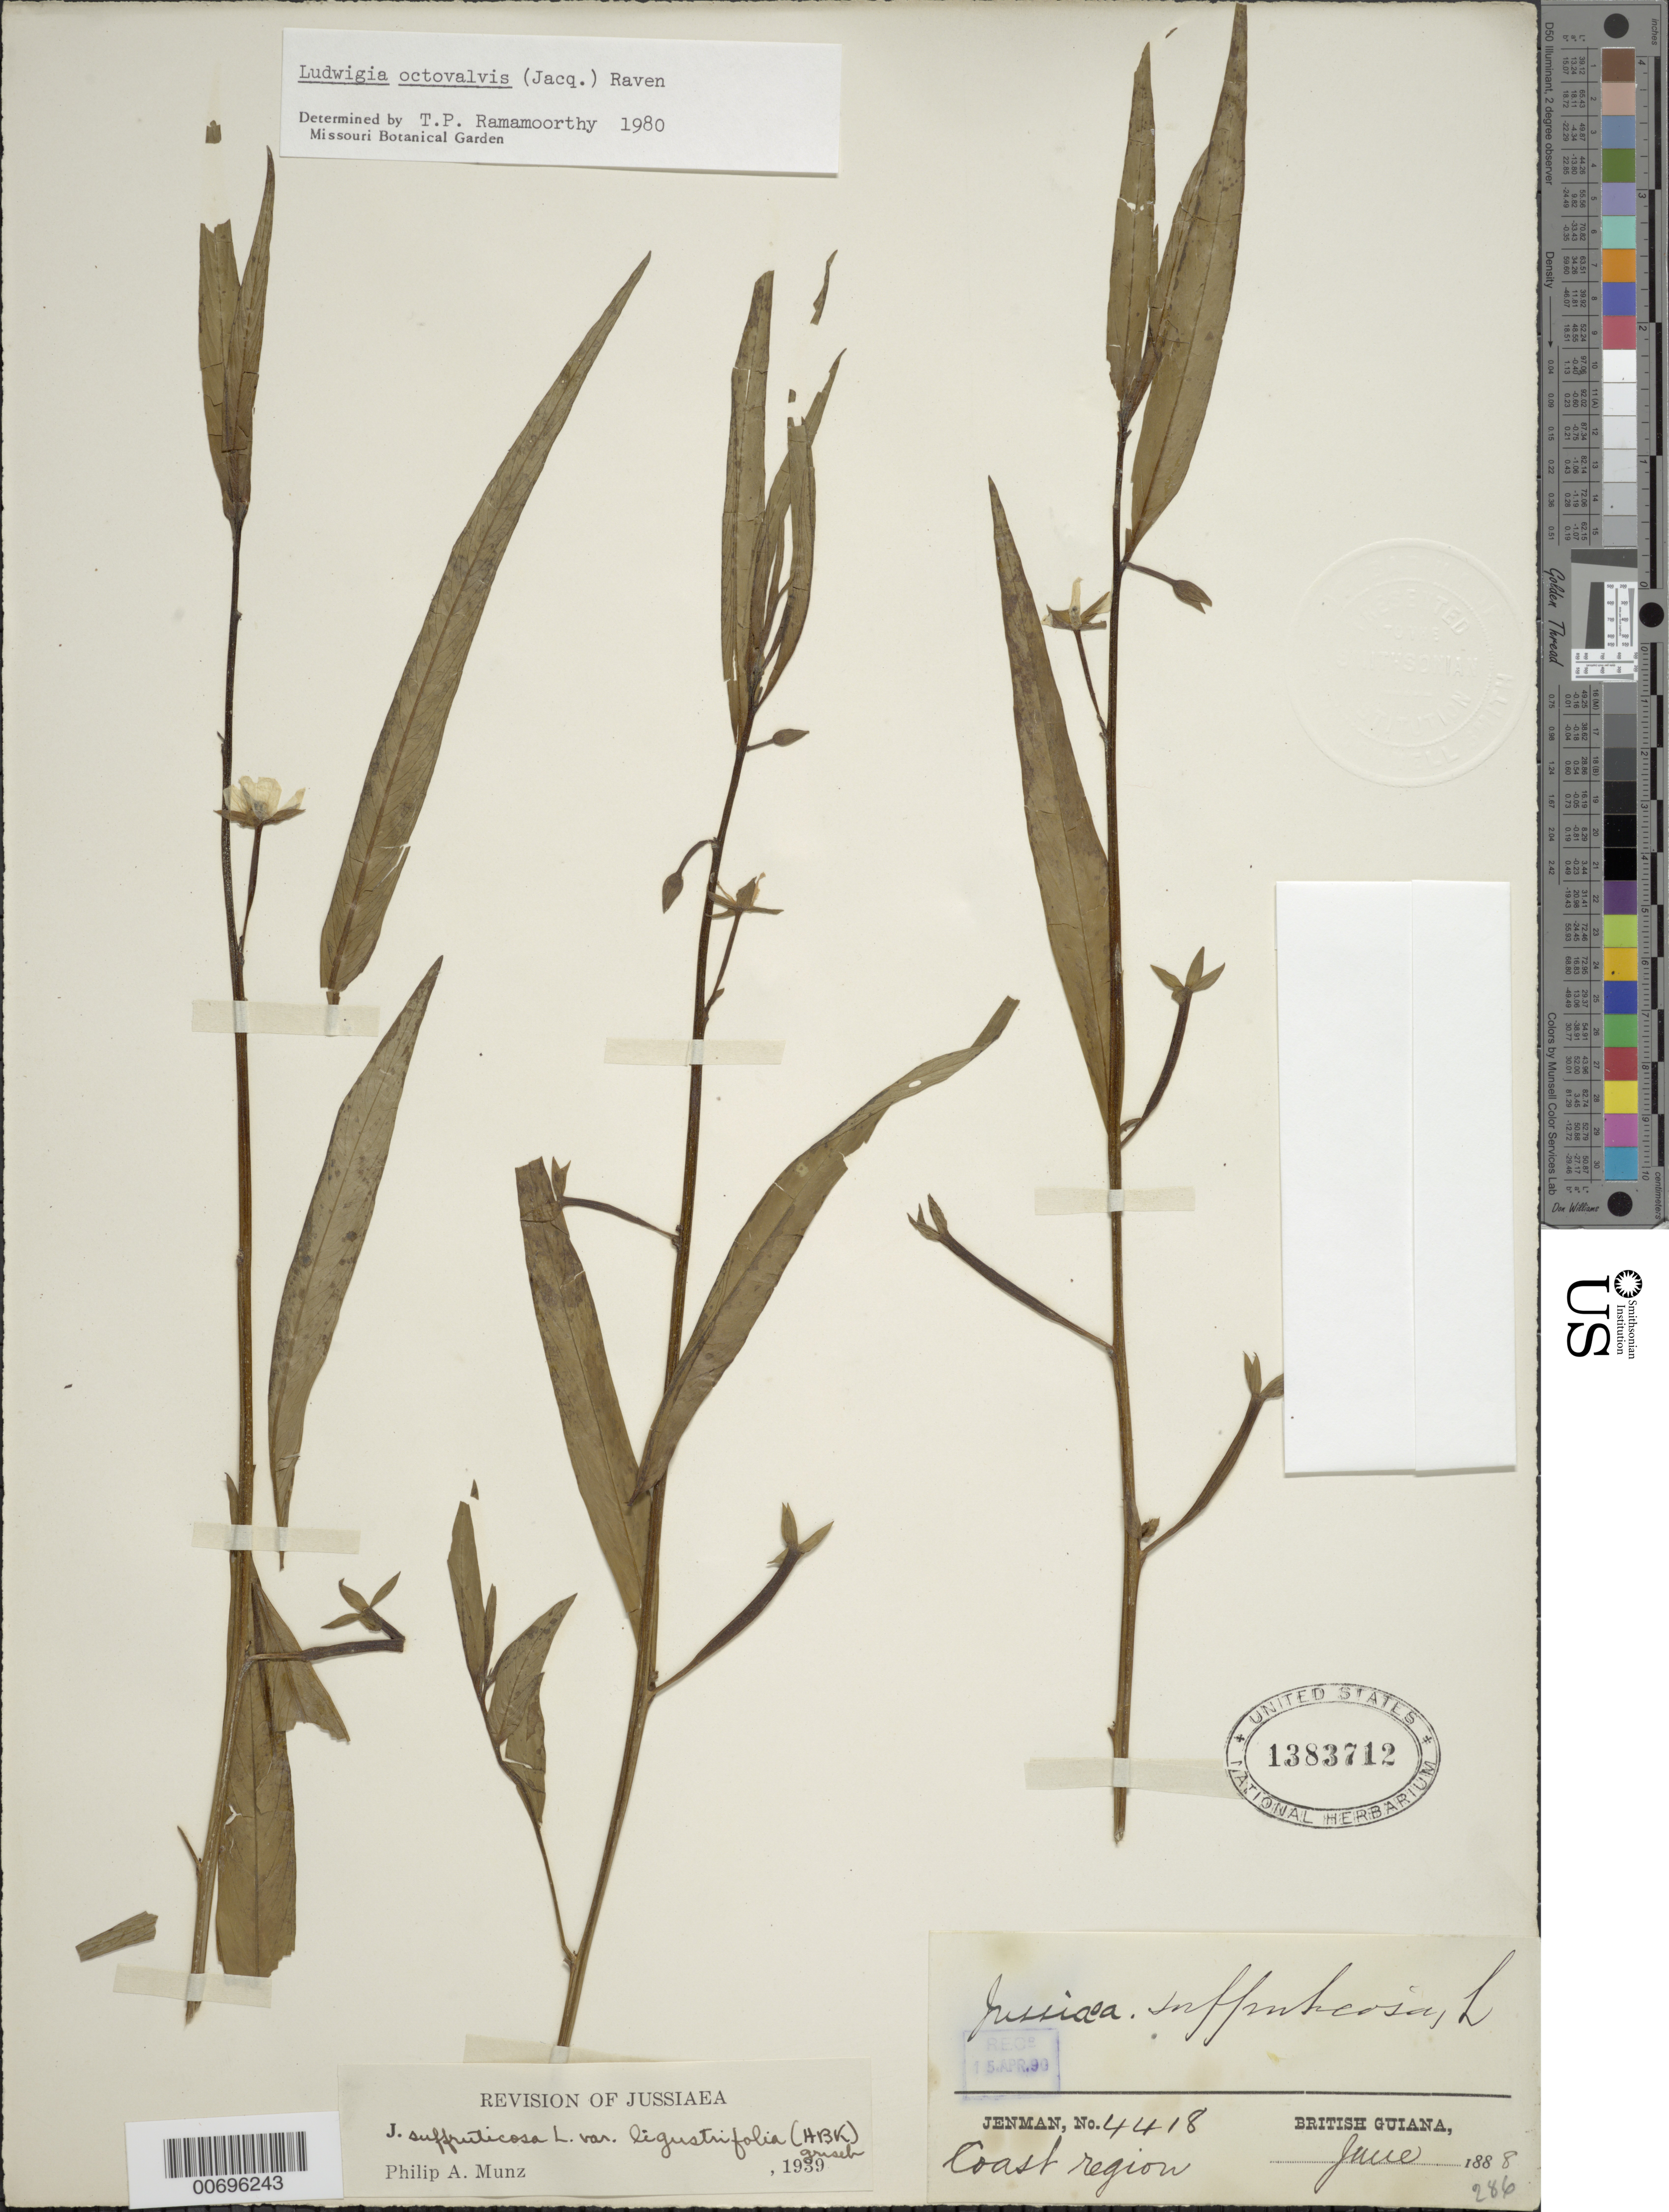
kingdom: Plantae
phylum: Tracheophyta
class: Magnoliopsida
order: Myrtales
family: Onagraceae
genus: Ludwigia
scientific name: Ludwigia octovalvis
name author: (Jacq.) P.H. Raven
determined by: Ramamoorthy, T. P.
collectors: G. S. Jenman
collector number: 4418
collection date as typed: June 1888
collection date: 1888-06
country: Guyana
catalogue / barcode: US 1383712